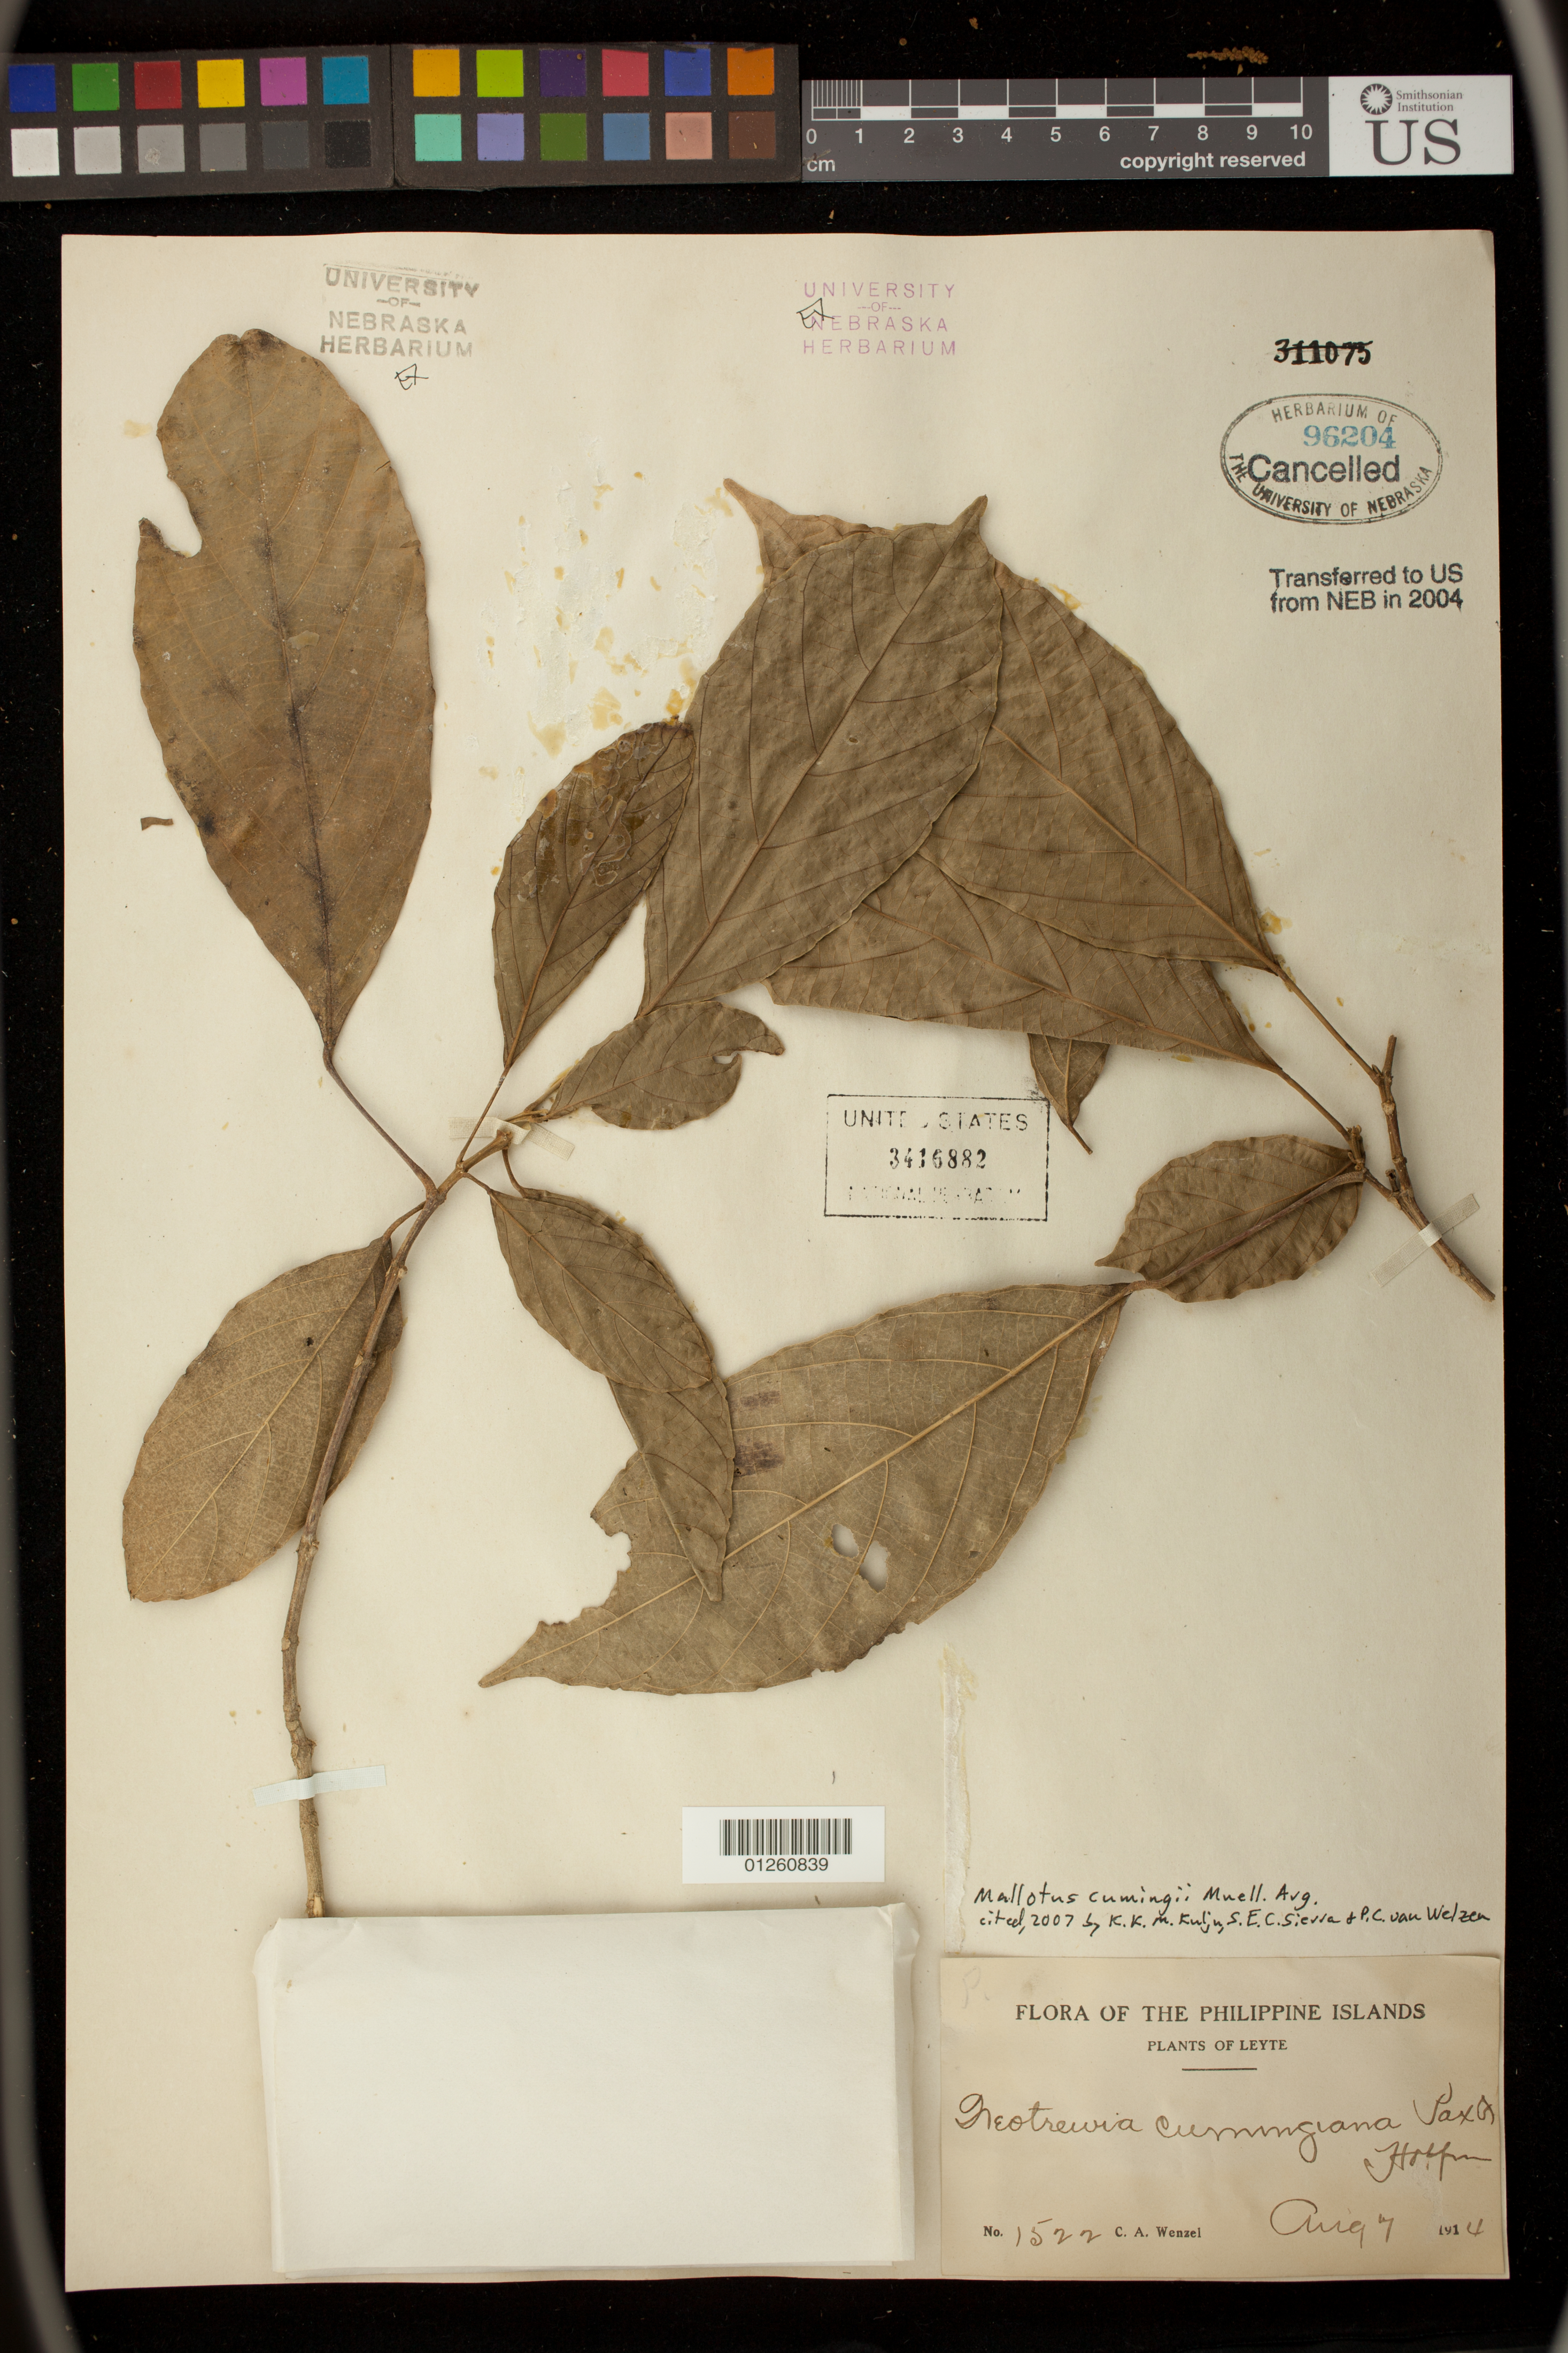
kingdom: Plantae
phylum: Tracheophyta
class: Magnoliopsida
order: Malpighiales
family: Euphorbiaceae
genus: Mallotus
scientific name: Mallotus cumingii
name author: Müll. Arg.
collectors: C. Wenzel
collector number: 1522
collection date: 1914-08-07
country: Philippines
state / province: Eastern Visayas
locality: Leyte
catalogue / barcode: US 3416882